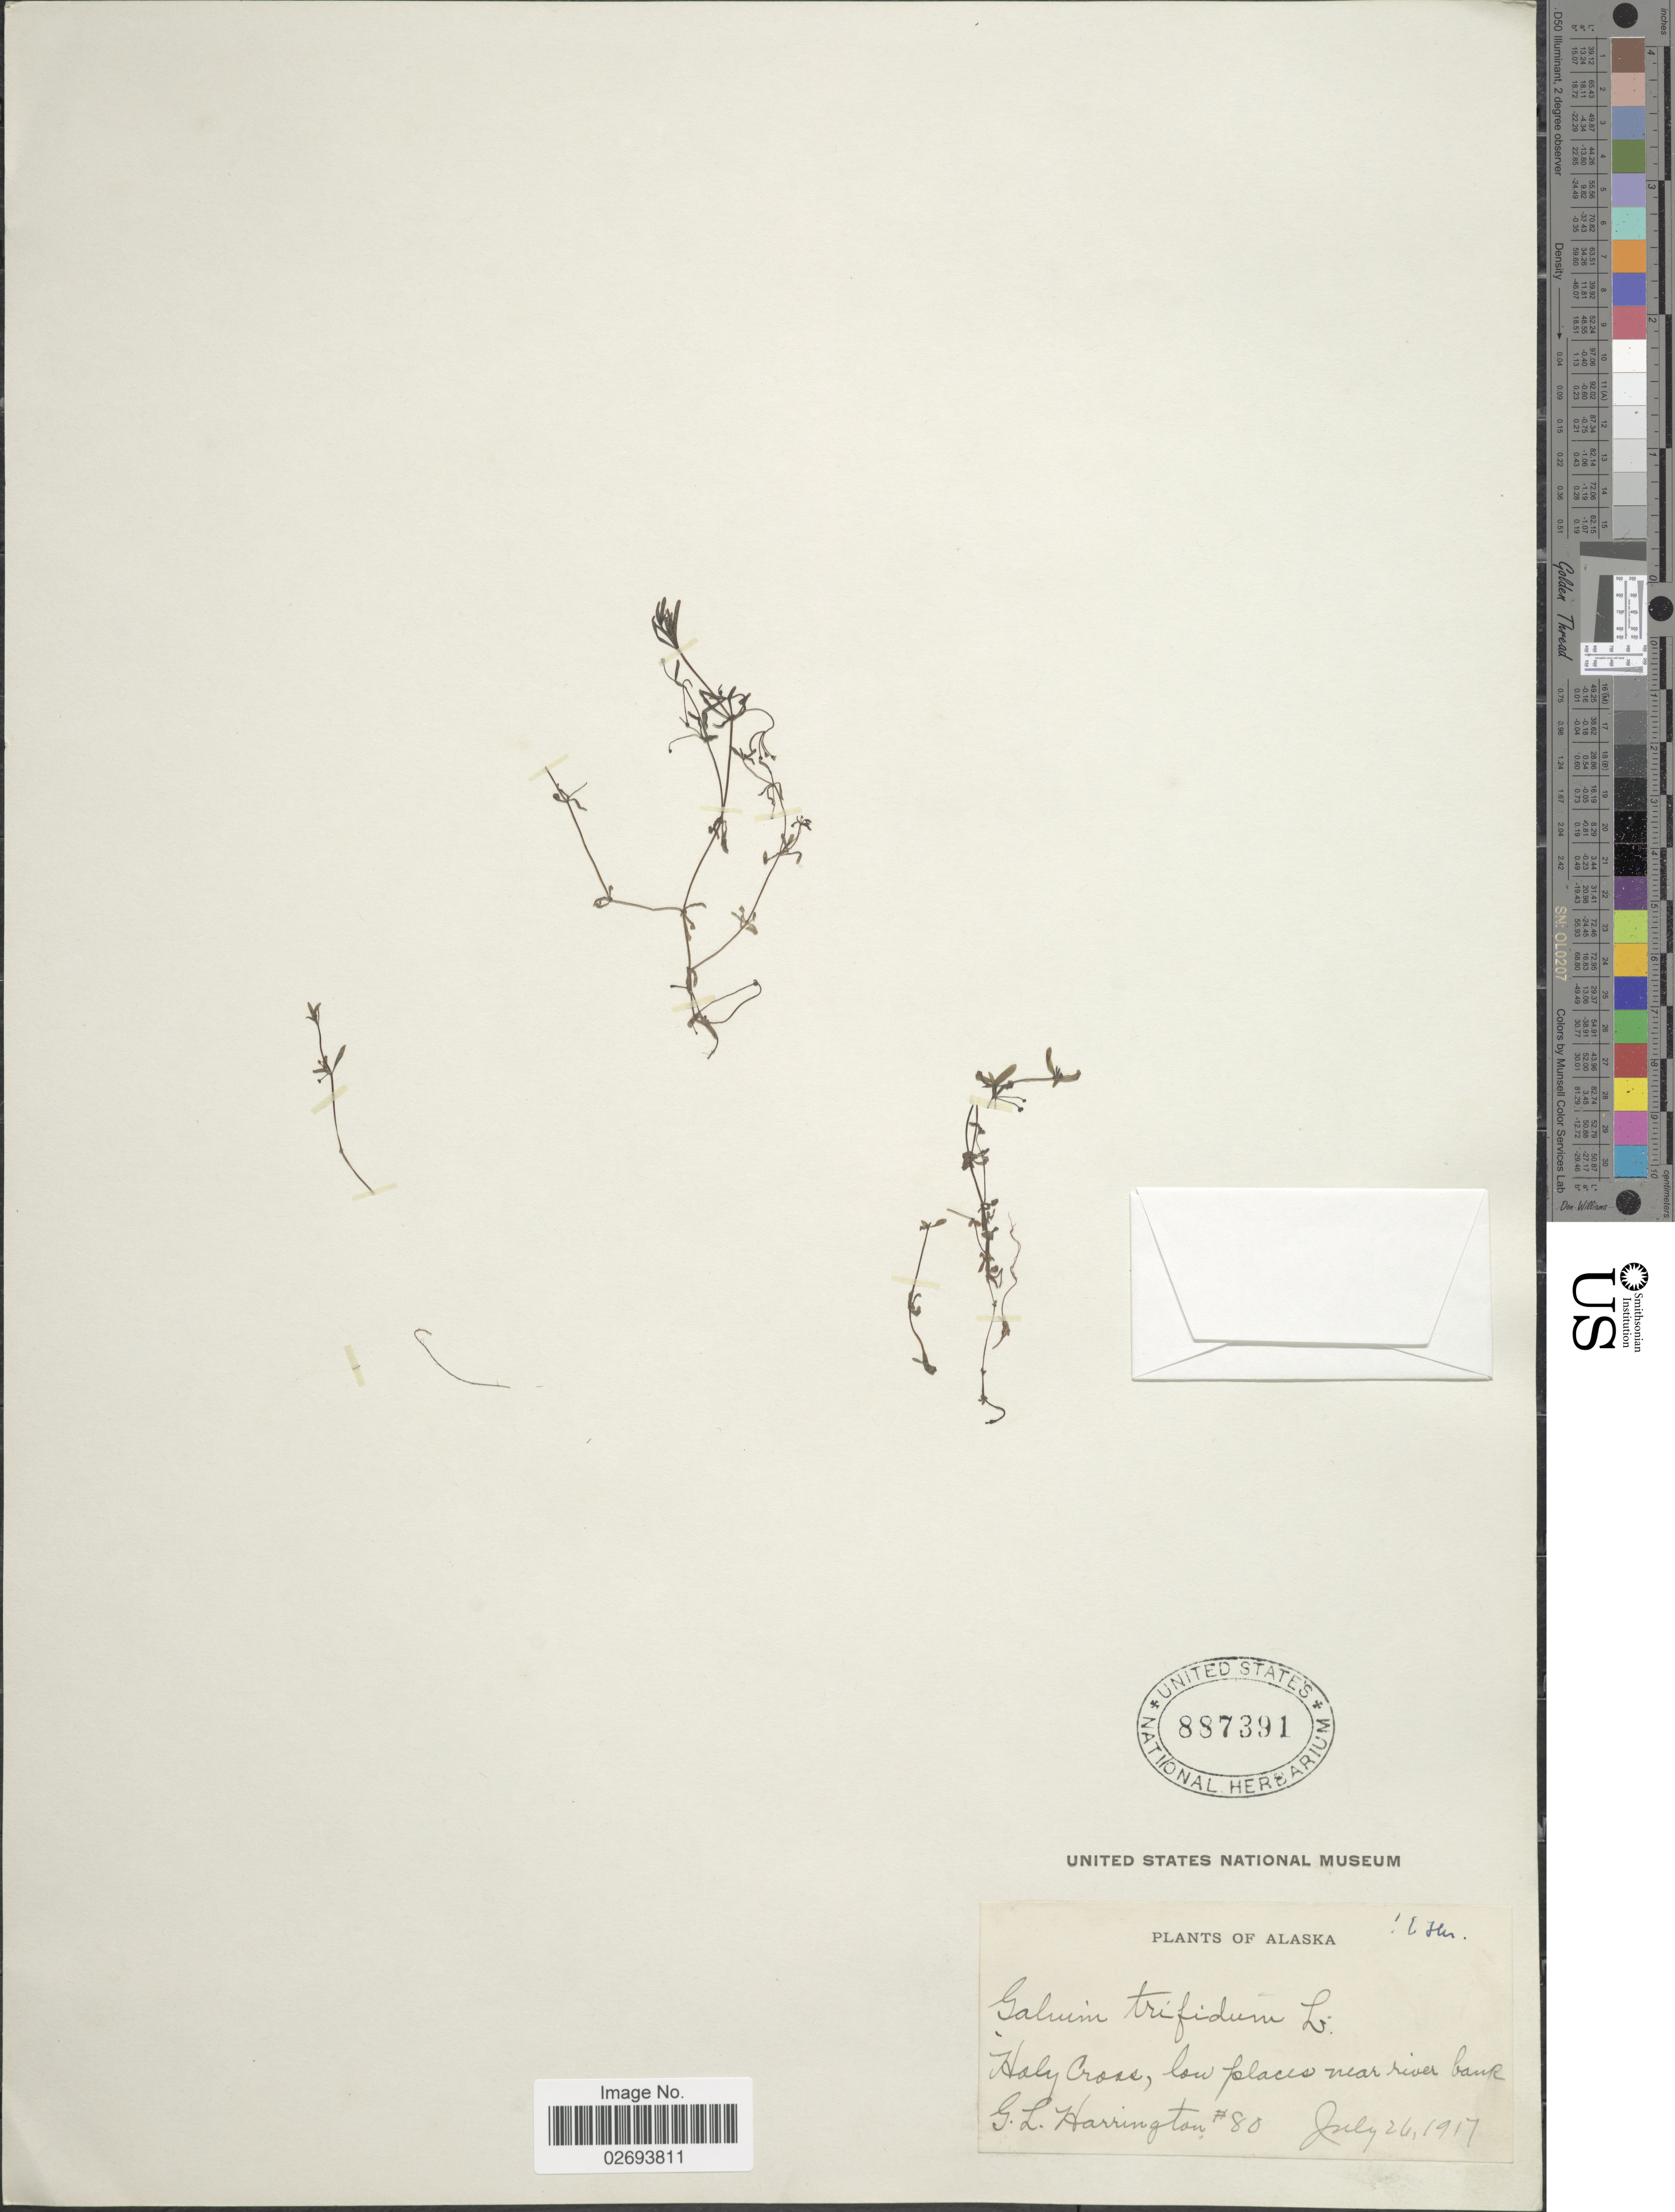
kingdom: Plantae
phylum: Tracheophyta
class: Magnoliopsida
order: Gentianales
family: Rubiaceae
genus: Galium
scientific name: Galium trifidum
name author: L.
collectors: G. Harrington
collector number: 80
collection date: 1917-07-26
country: United States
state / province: Alaska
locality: Holy Cross, low places near river bank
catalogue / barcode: US 887391